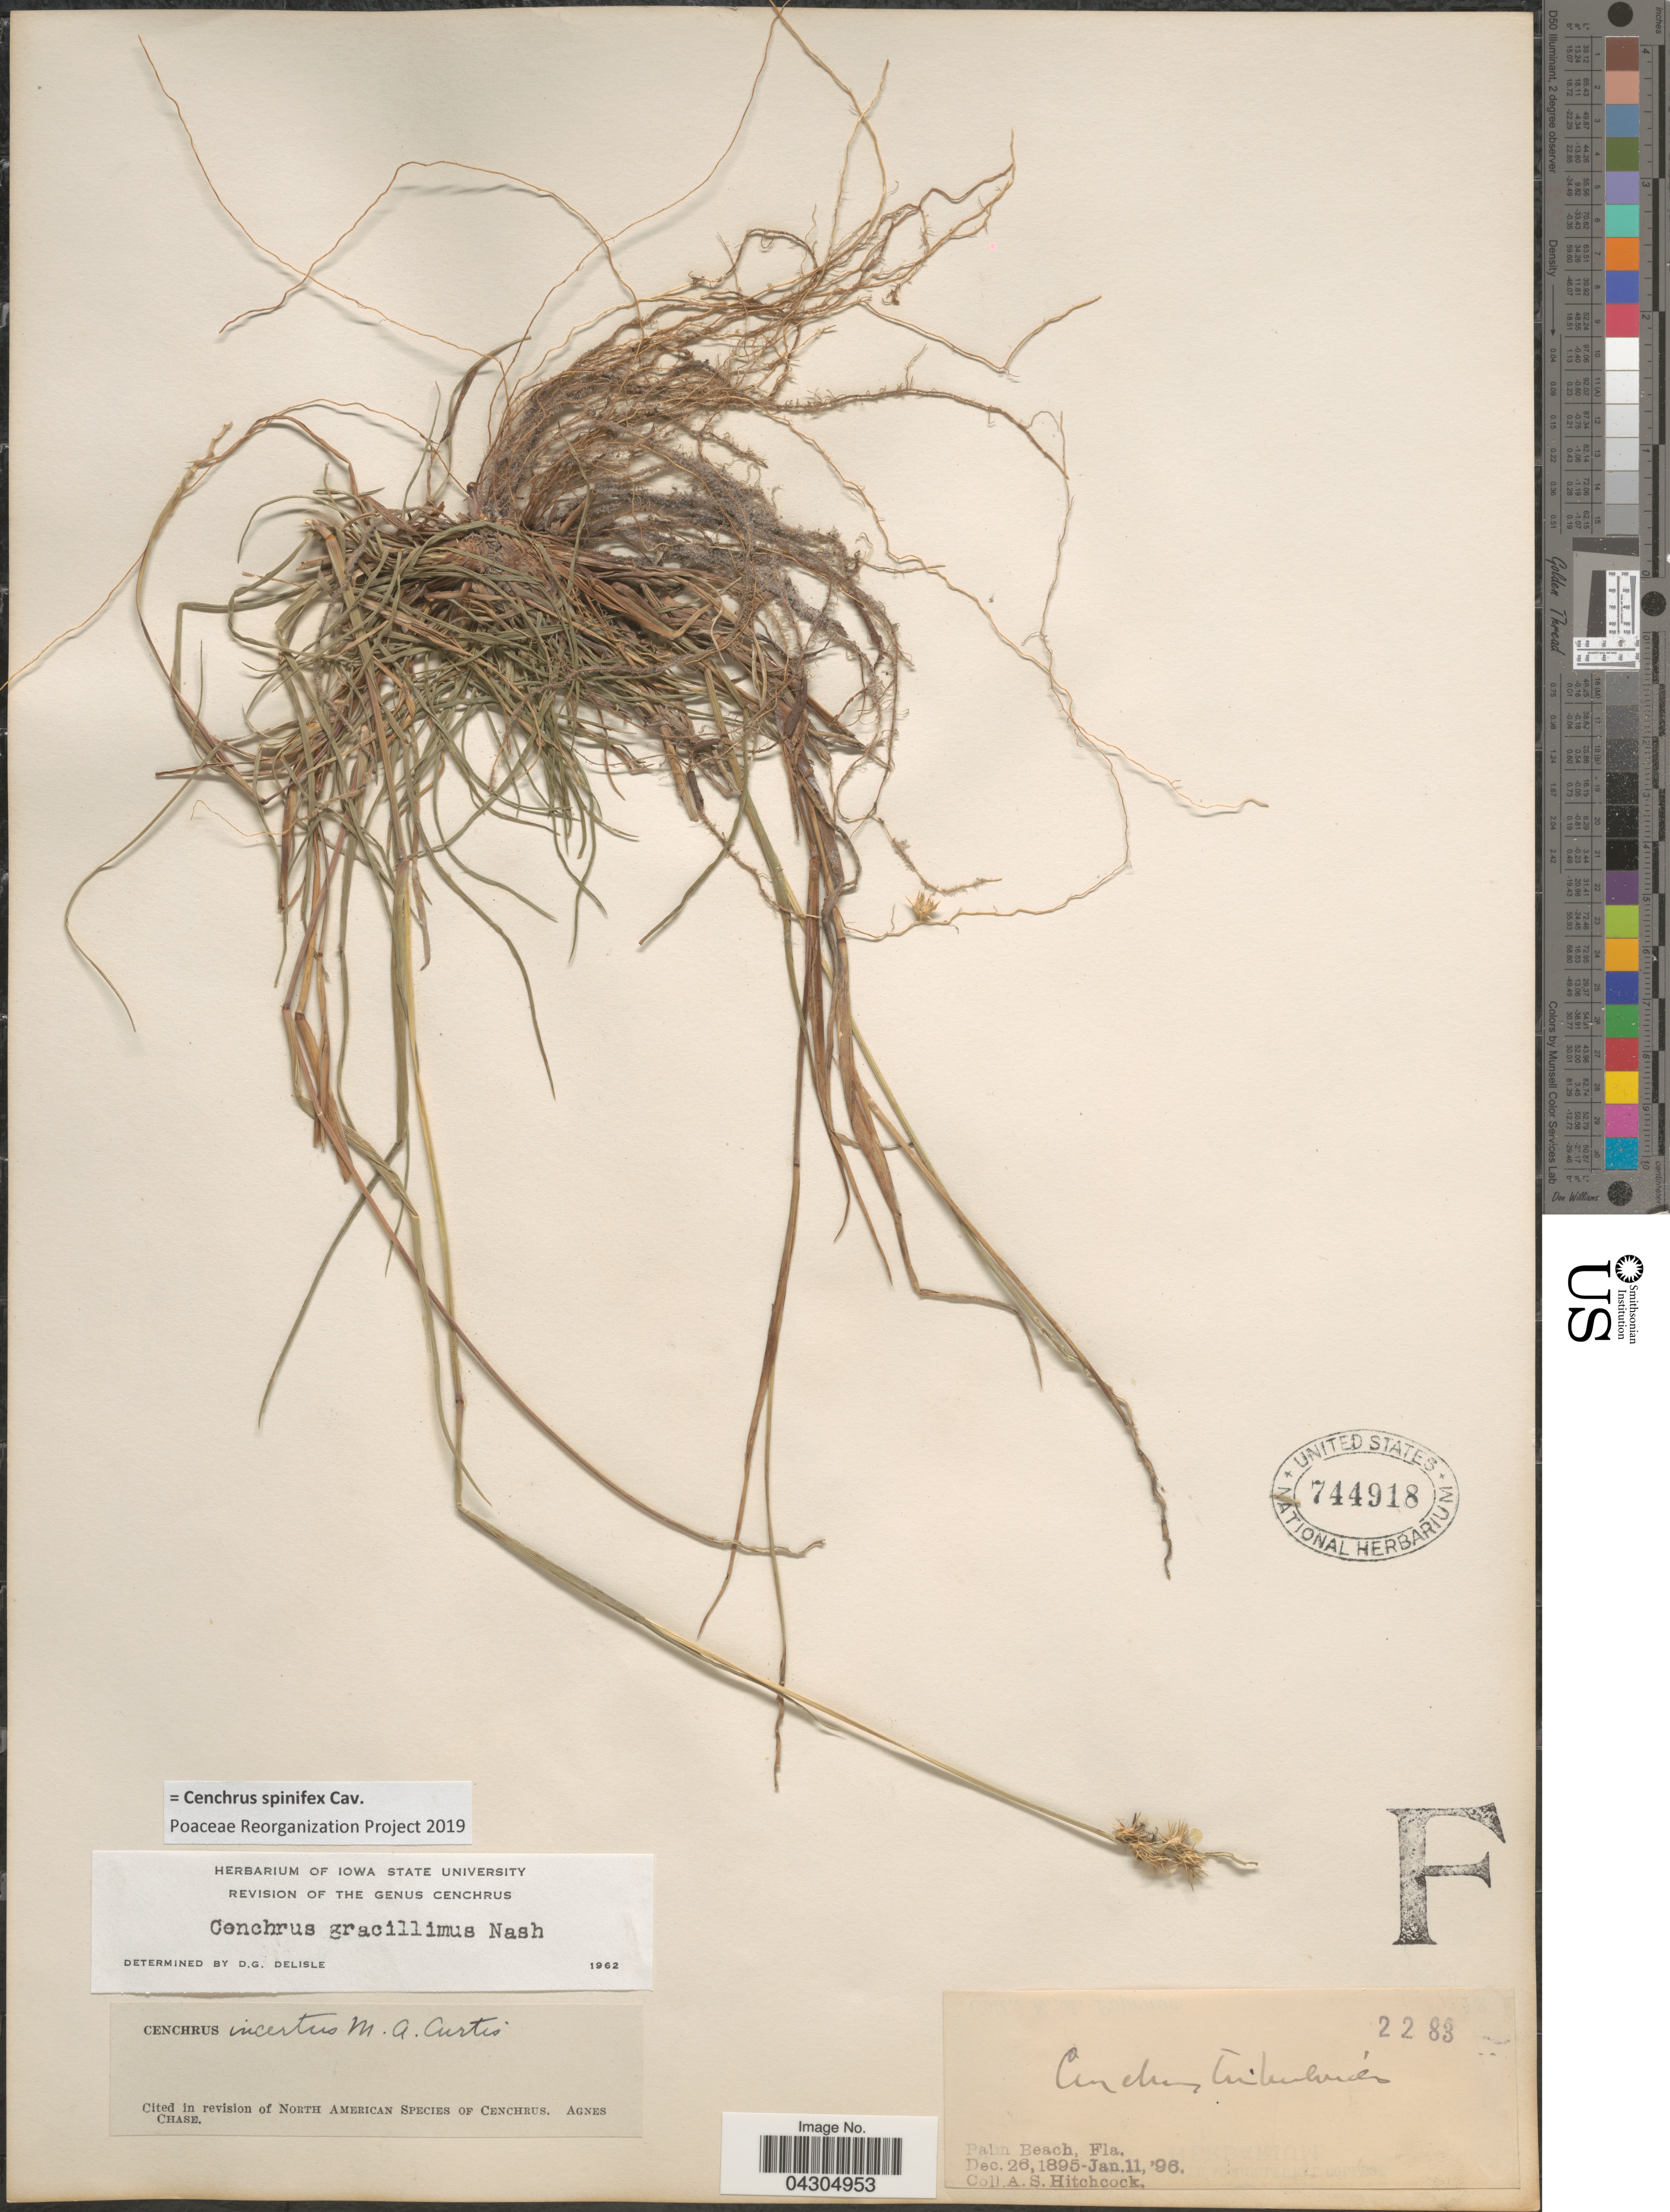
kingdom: Plantae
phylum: Tracheophyta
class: Liliopsida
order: Poales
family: Poaceae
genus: Cenchrus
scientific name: Cenchrus spinifex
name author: Cav.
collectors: A. S. Hitchcock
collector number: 2283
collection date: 1895-12-26/1896-01-11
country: United States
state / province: Florida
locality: Palm Beach.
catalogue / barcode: US 744918